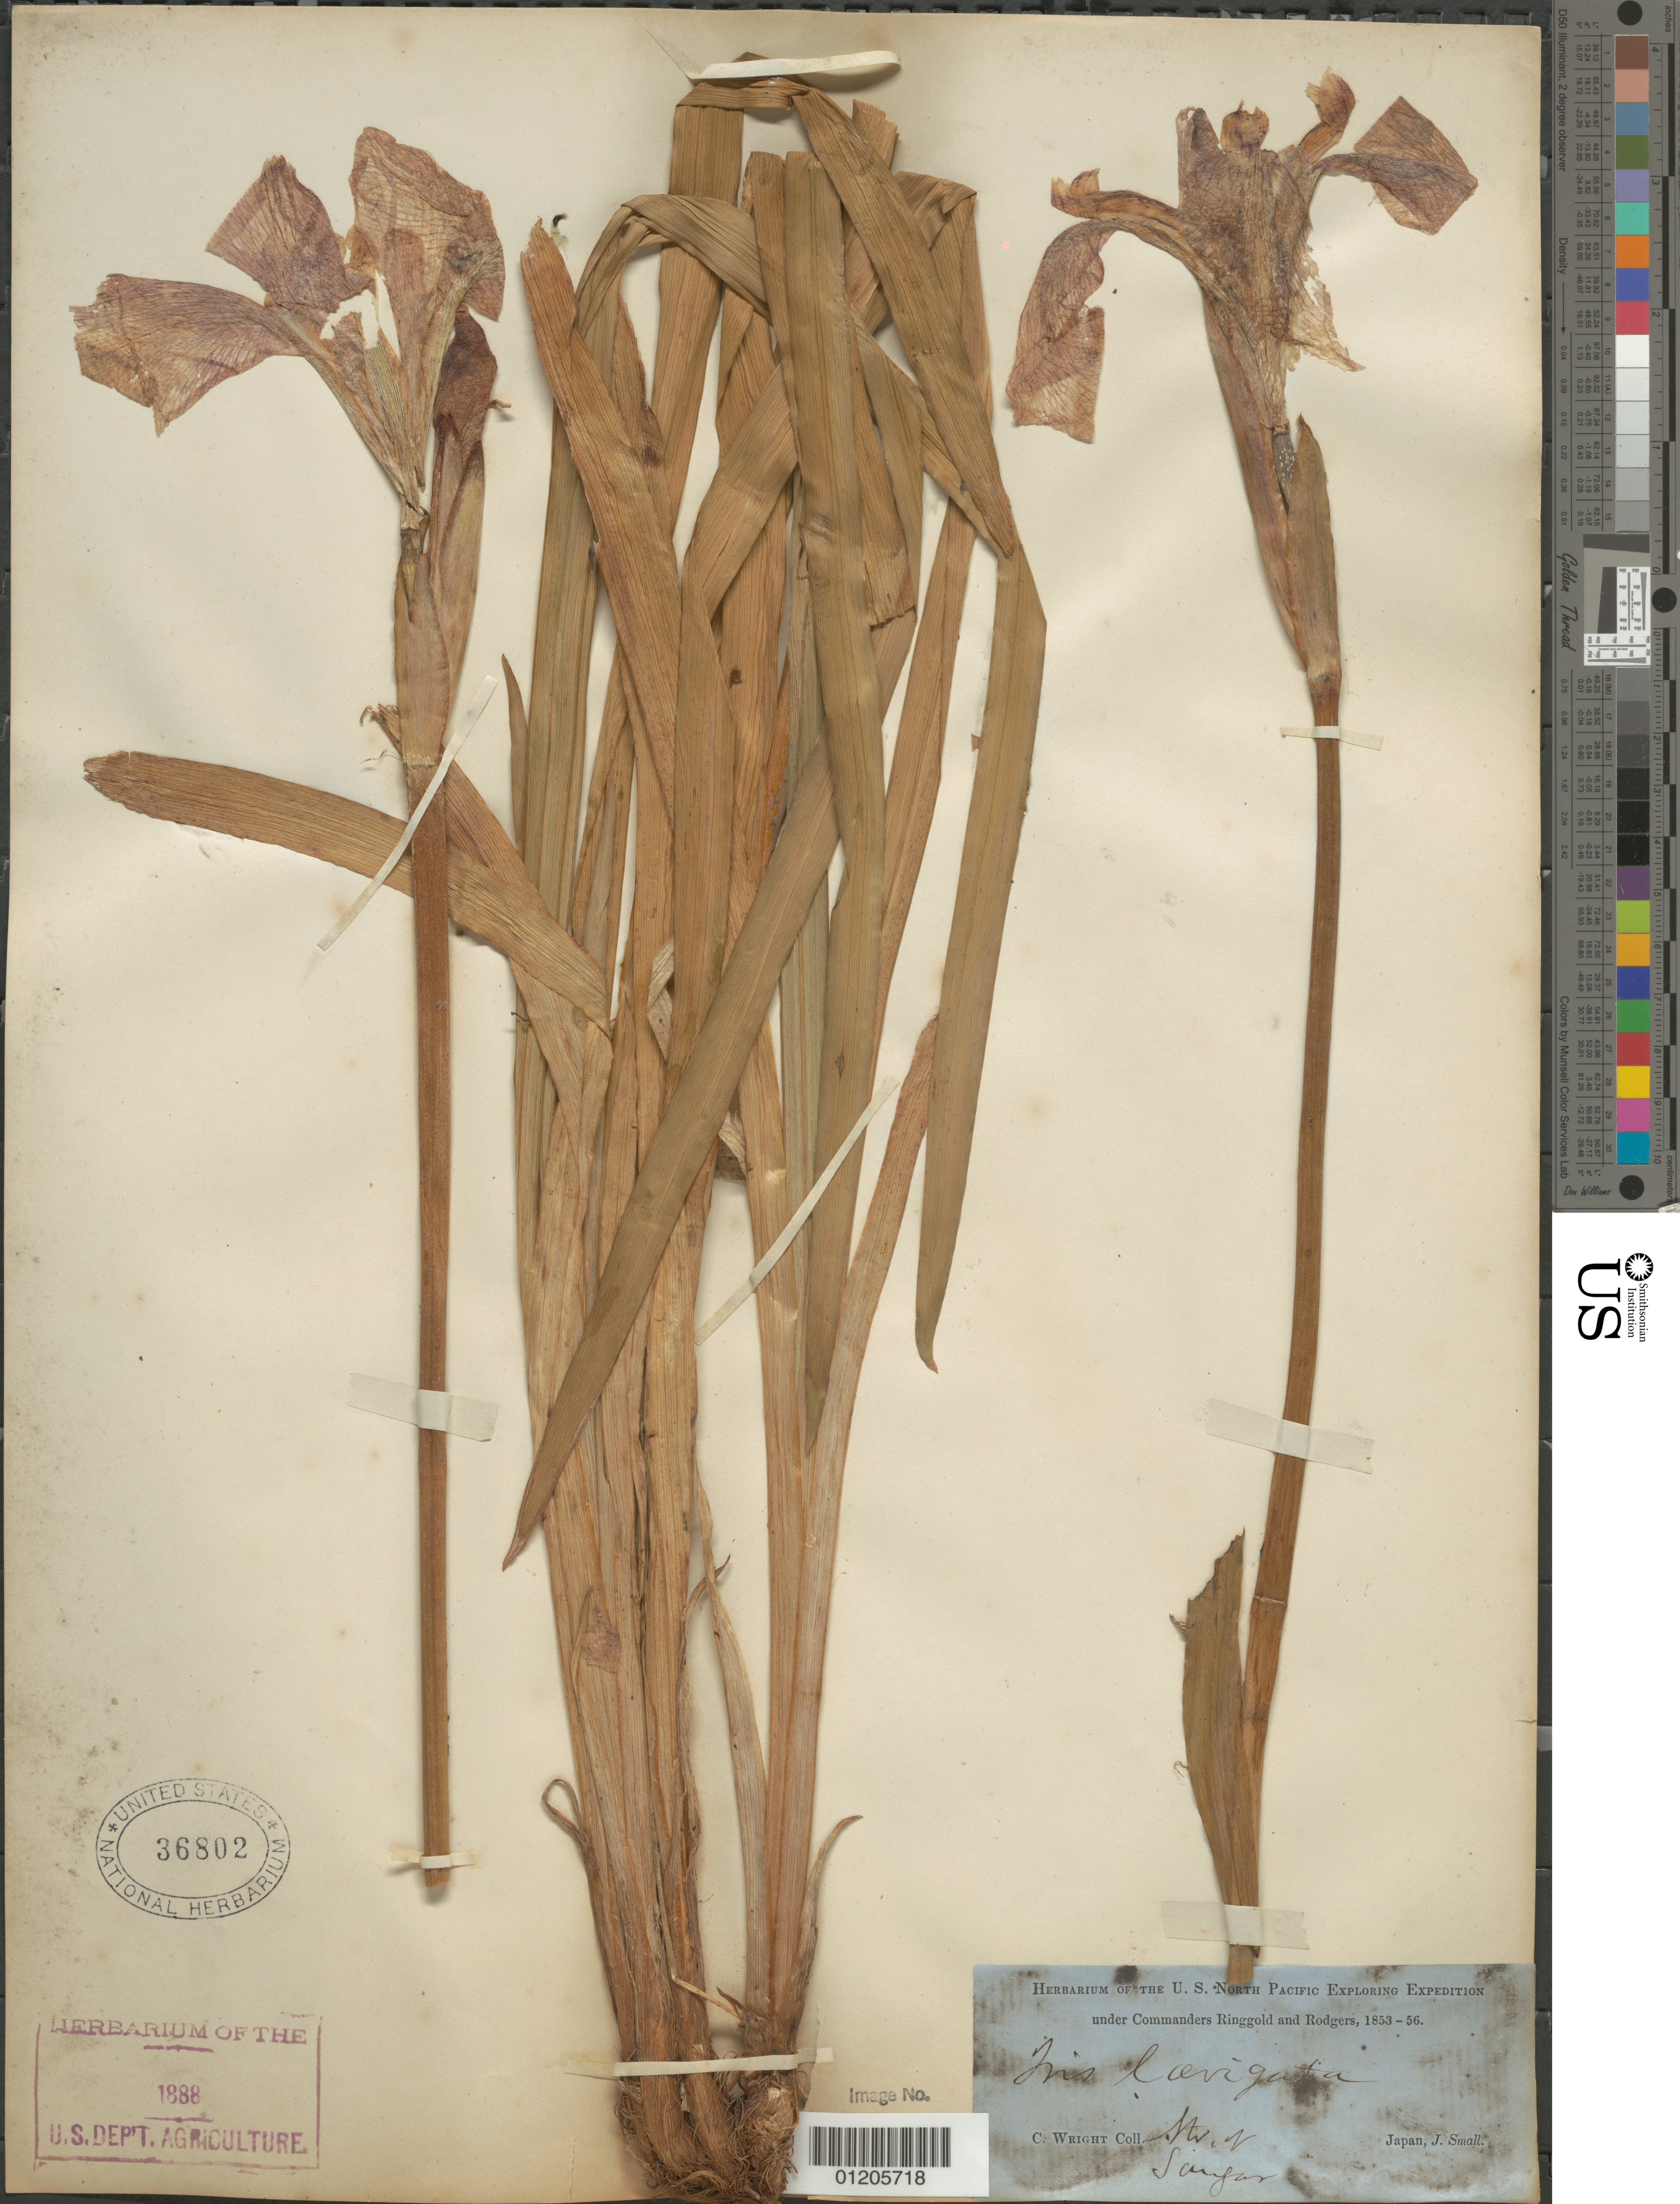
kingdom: Plantae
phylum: Tracheophyta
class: Liliopsida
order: Asparagales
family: Iridaceae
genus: Iris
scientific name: Iris laevigata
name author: Fisch.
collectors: C. Wright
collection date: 1853/1856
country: Japan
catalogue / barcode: US 36802